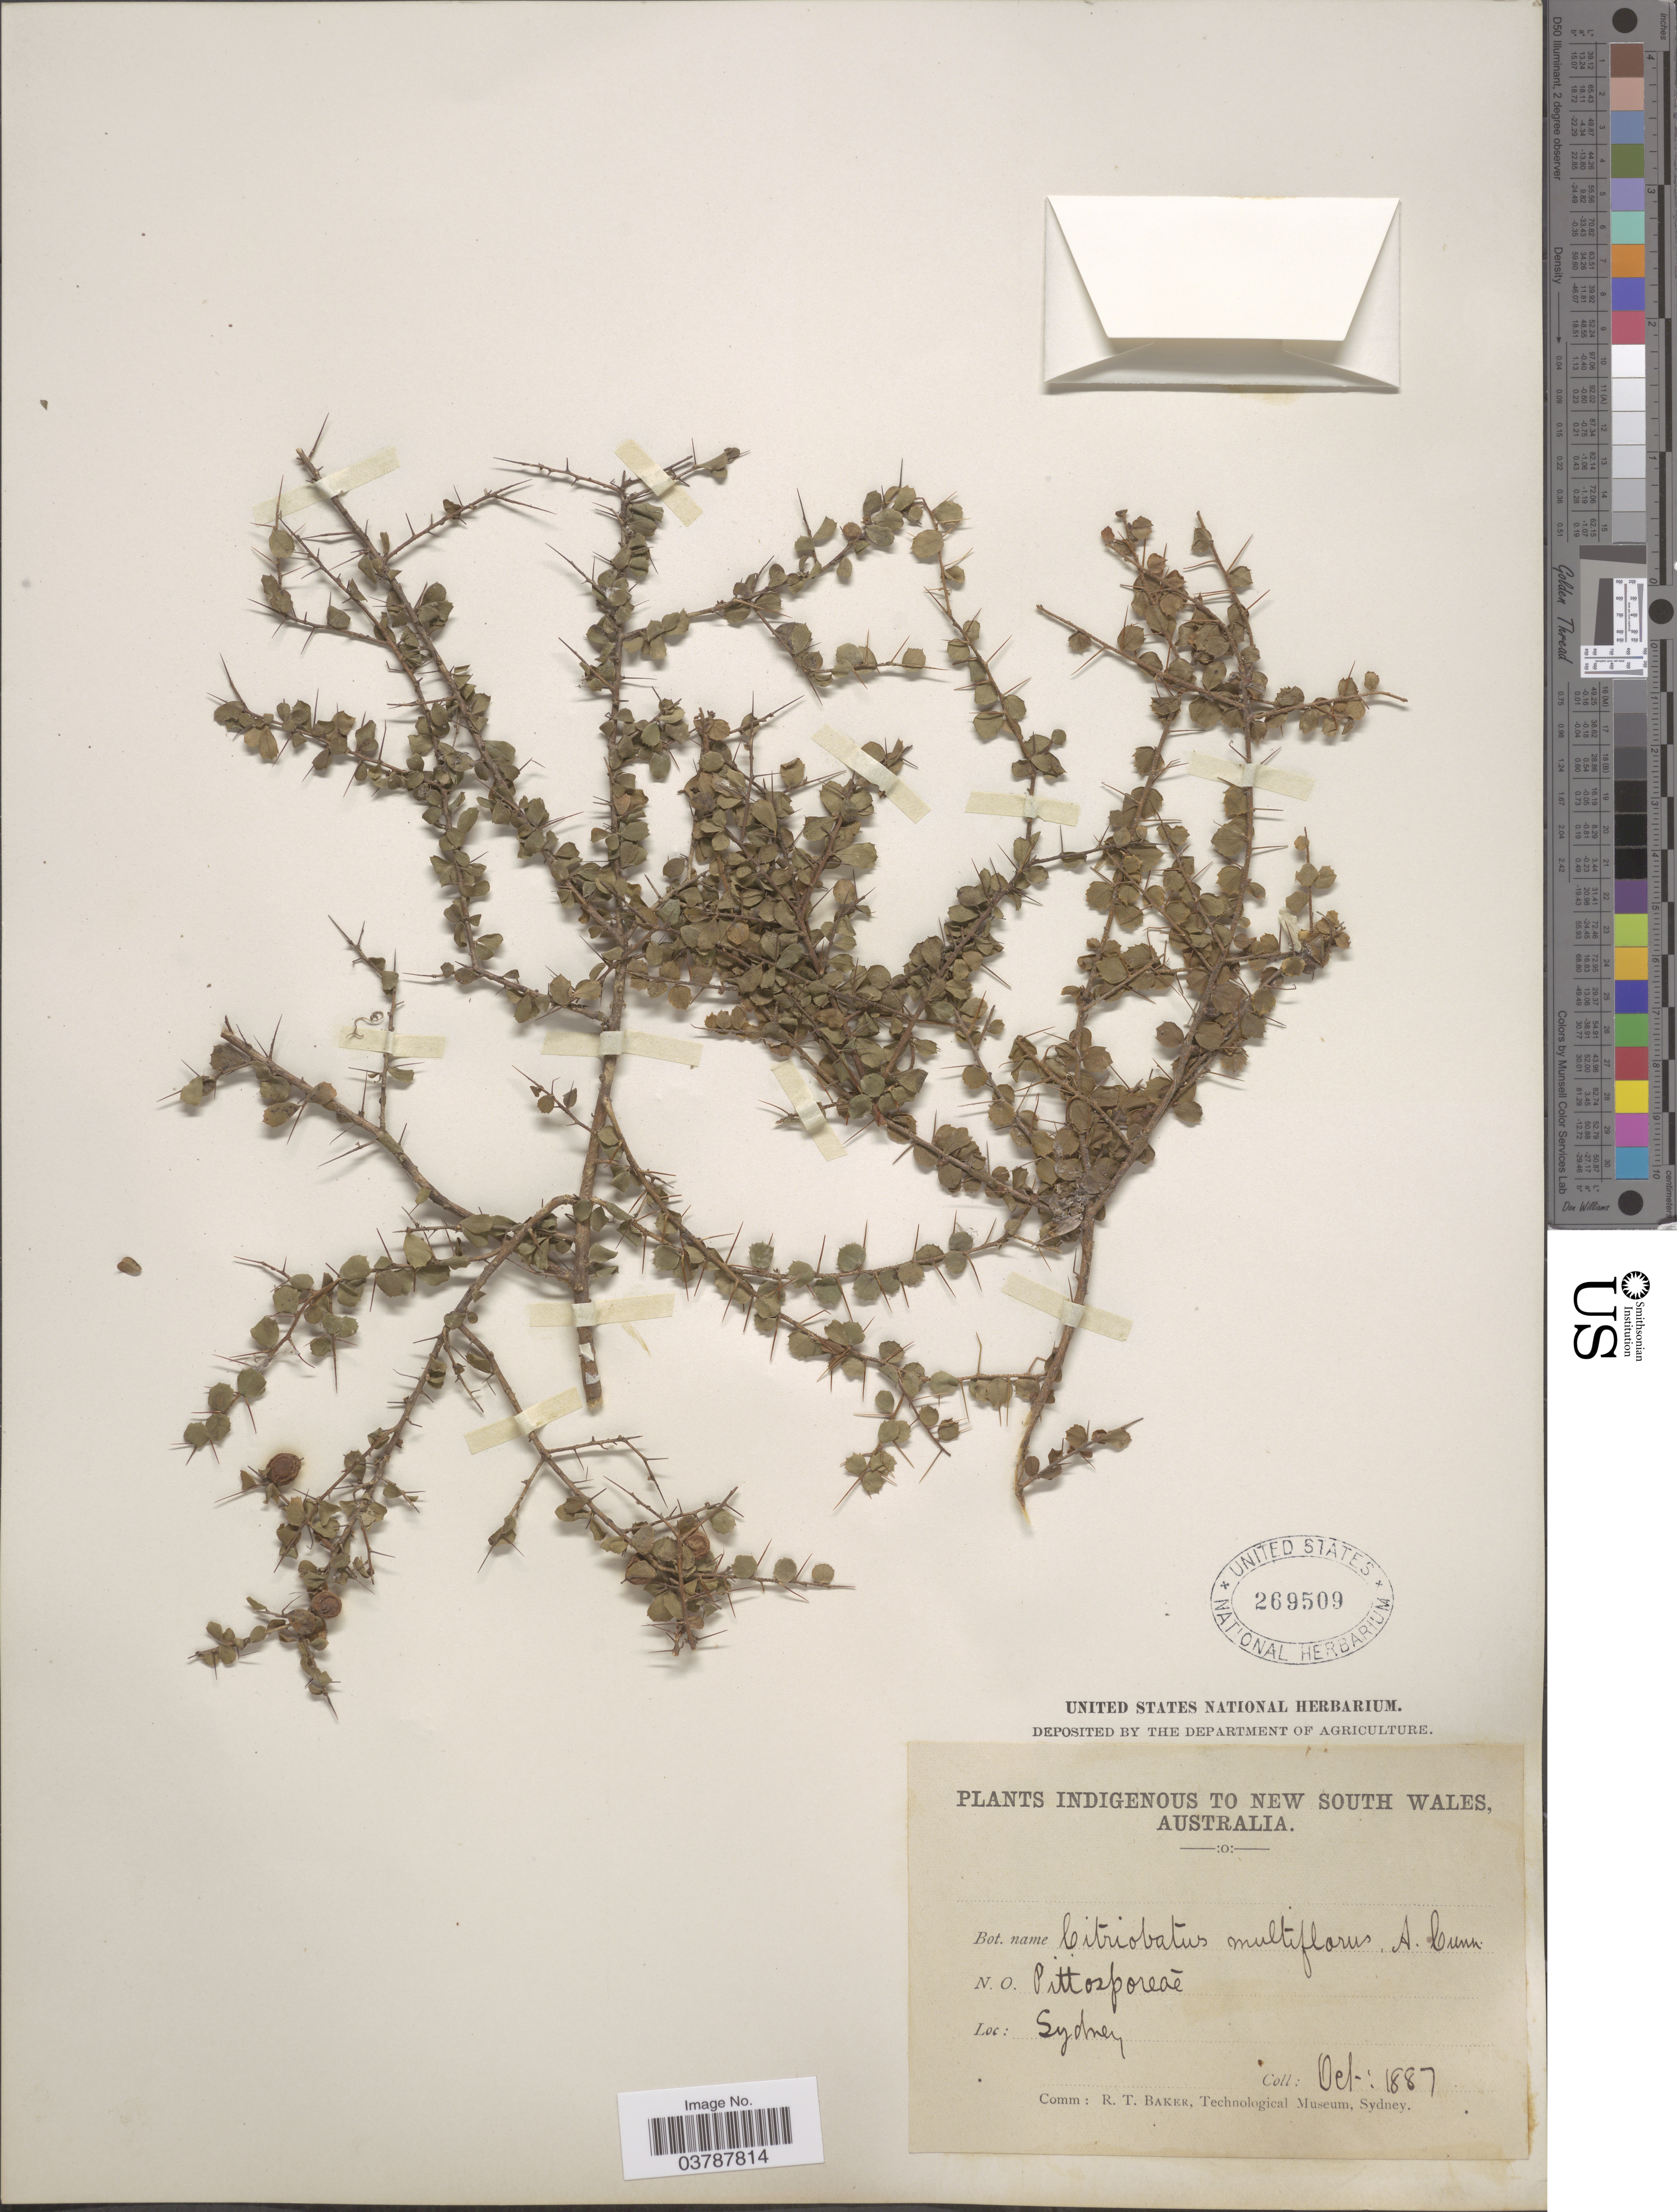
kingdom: Plantae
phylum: Tracheophyta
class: Magnoliopsida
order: Apiales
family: Pittosporaceae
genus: Pittosporum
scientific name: Pittosporum multiflorum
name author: (A. Cunn. ex Benth.) L.W. Cayzer et al.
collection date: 1887-10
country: Australia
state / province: New South Wales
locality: Sydney.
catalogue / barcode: US 269509